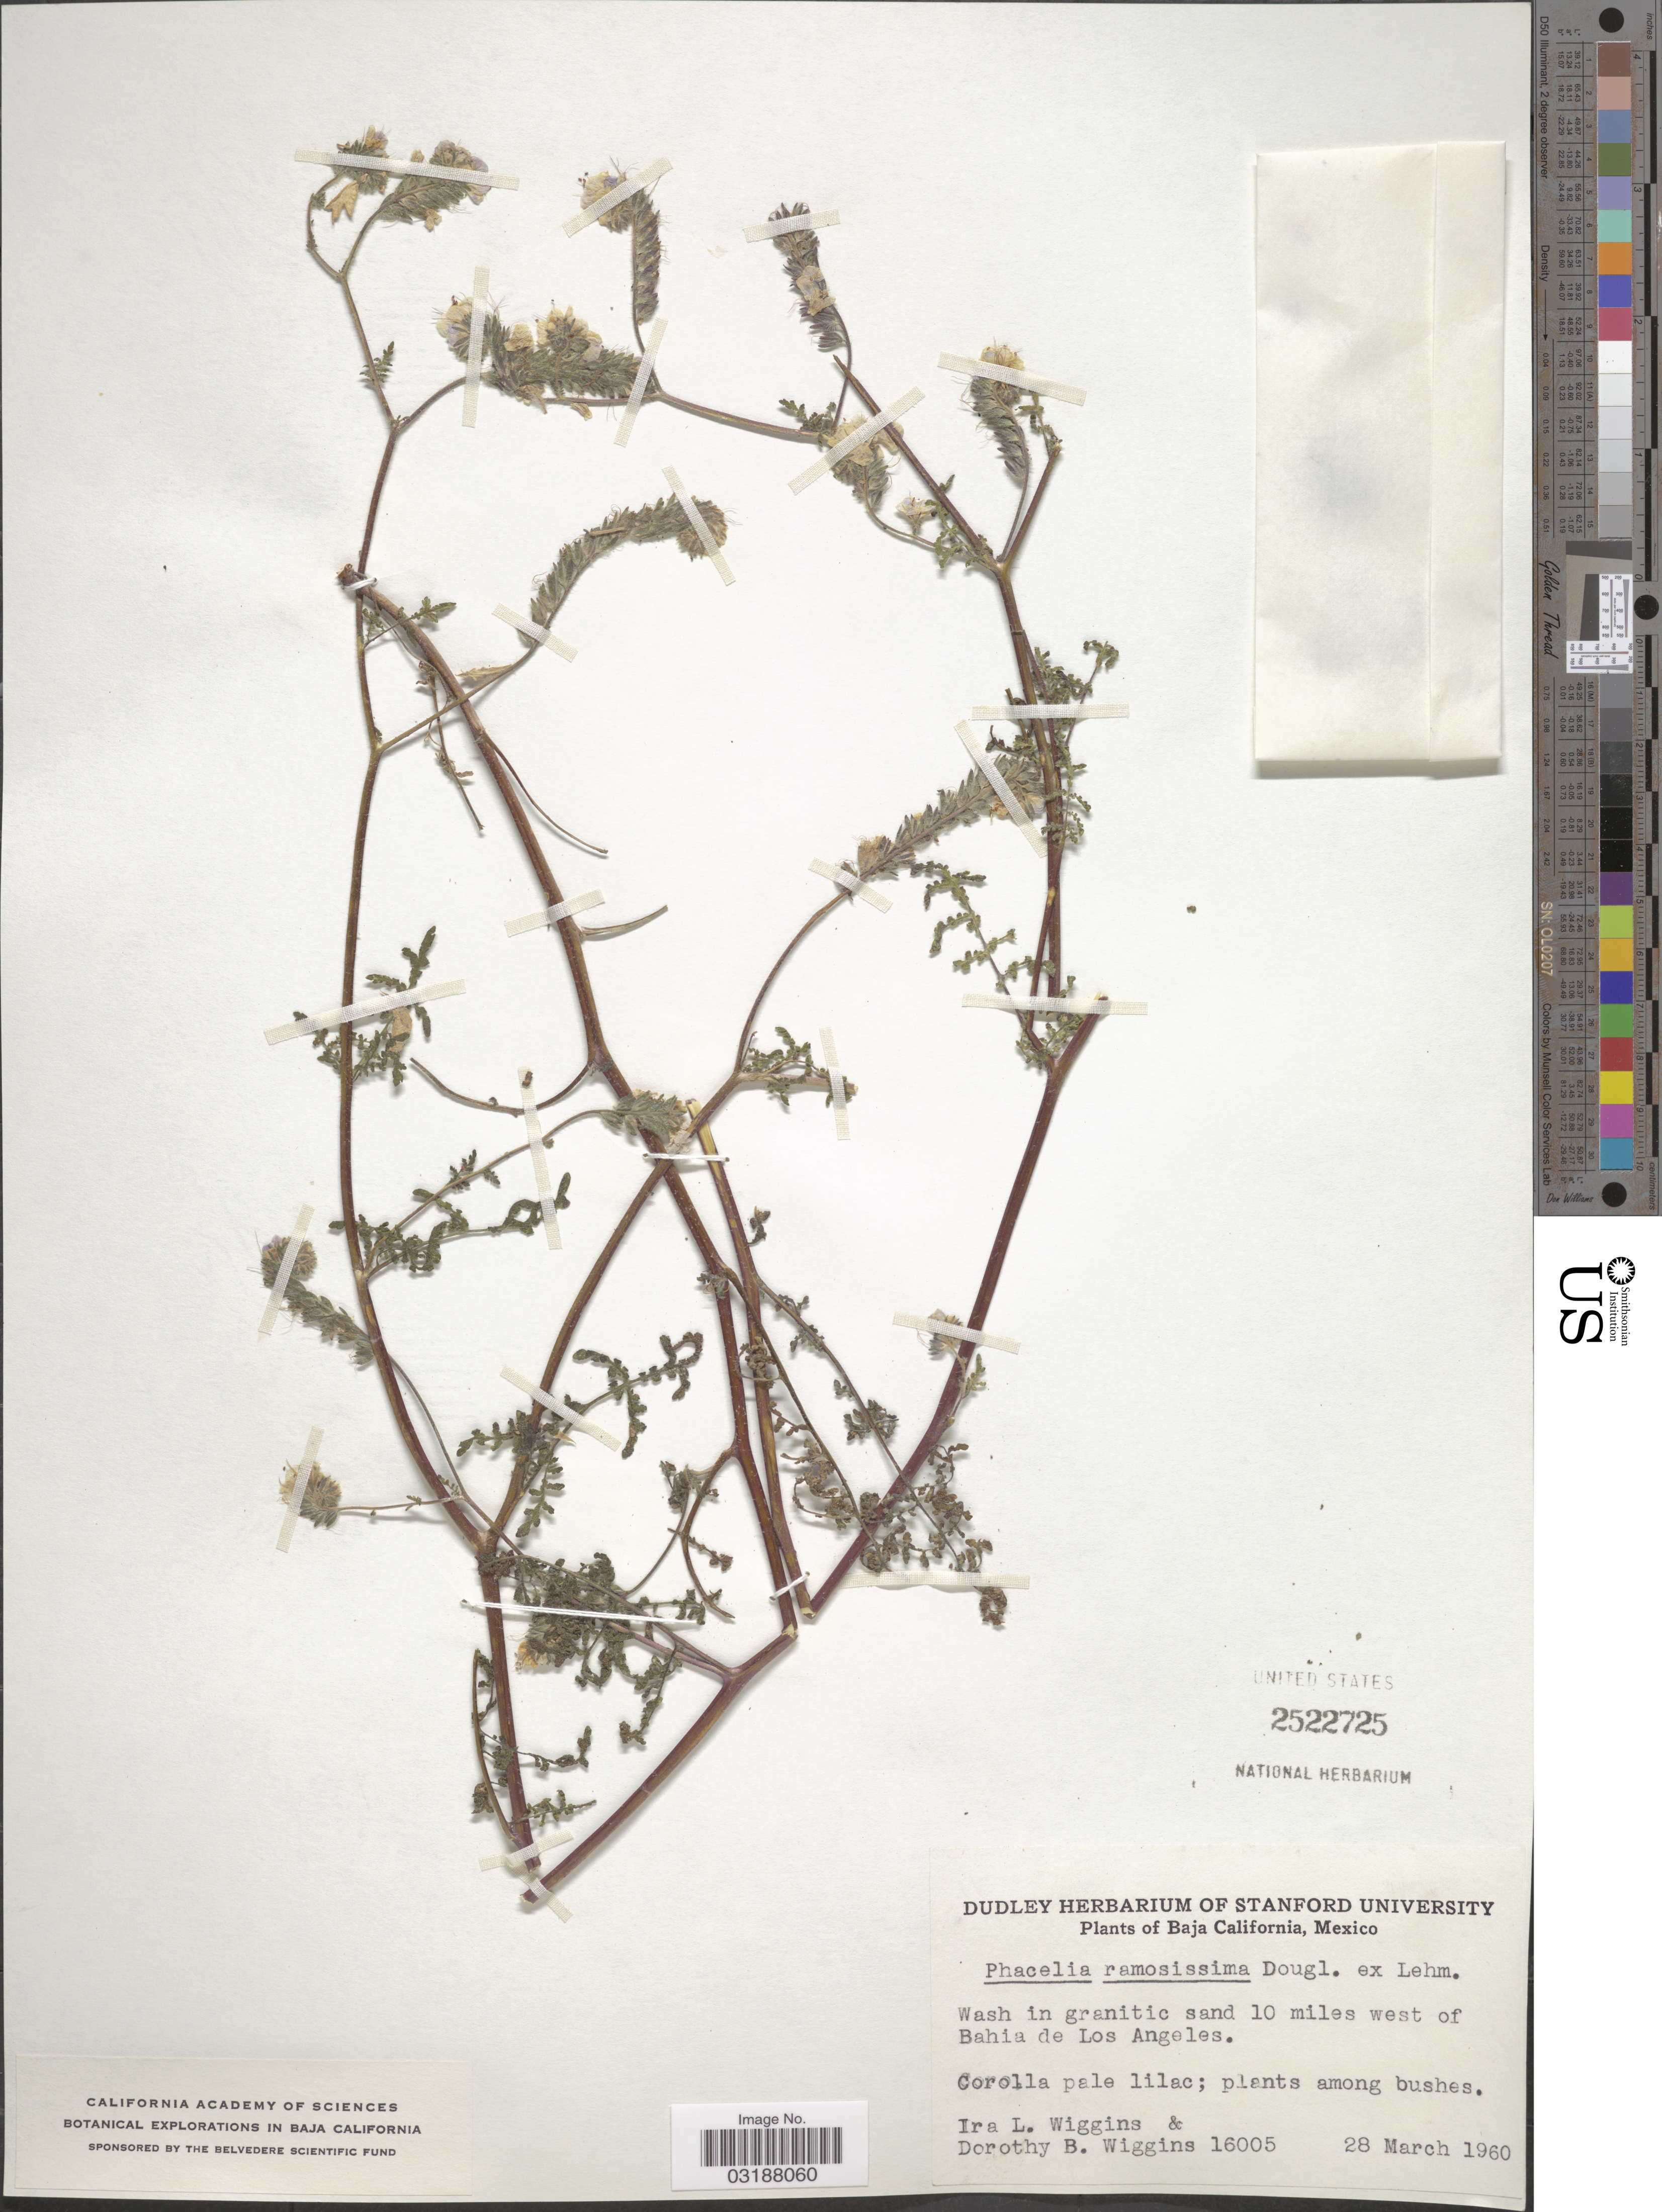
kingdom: Plantae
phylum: Tracheophyta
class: Magnoliopsida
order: Boraginales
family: Hydrophyllaceae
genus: Phacelia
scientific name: Phacelia ramosissima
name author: Douglas ex Lehm.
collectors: I. L. Wiggins & D. B. Wiggins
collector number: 16005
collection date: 1960-03-28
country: Mexico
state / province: Baja California Norte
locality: Wash in granitic sand 10 miles west of Bahia de Los Angeles.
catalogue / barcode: US 2522725